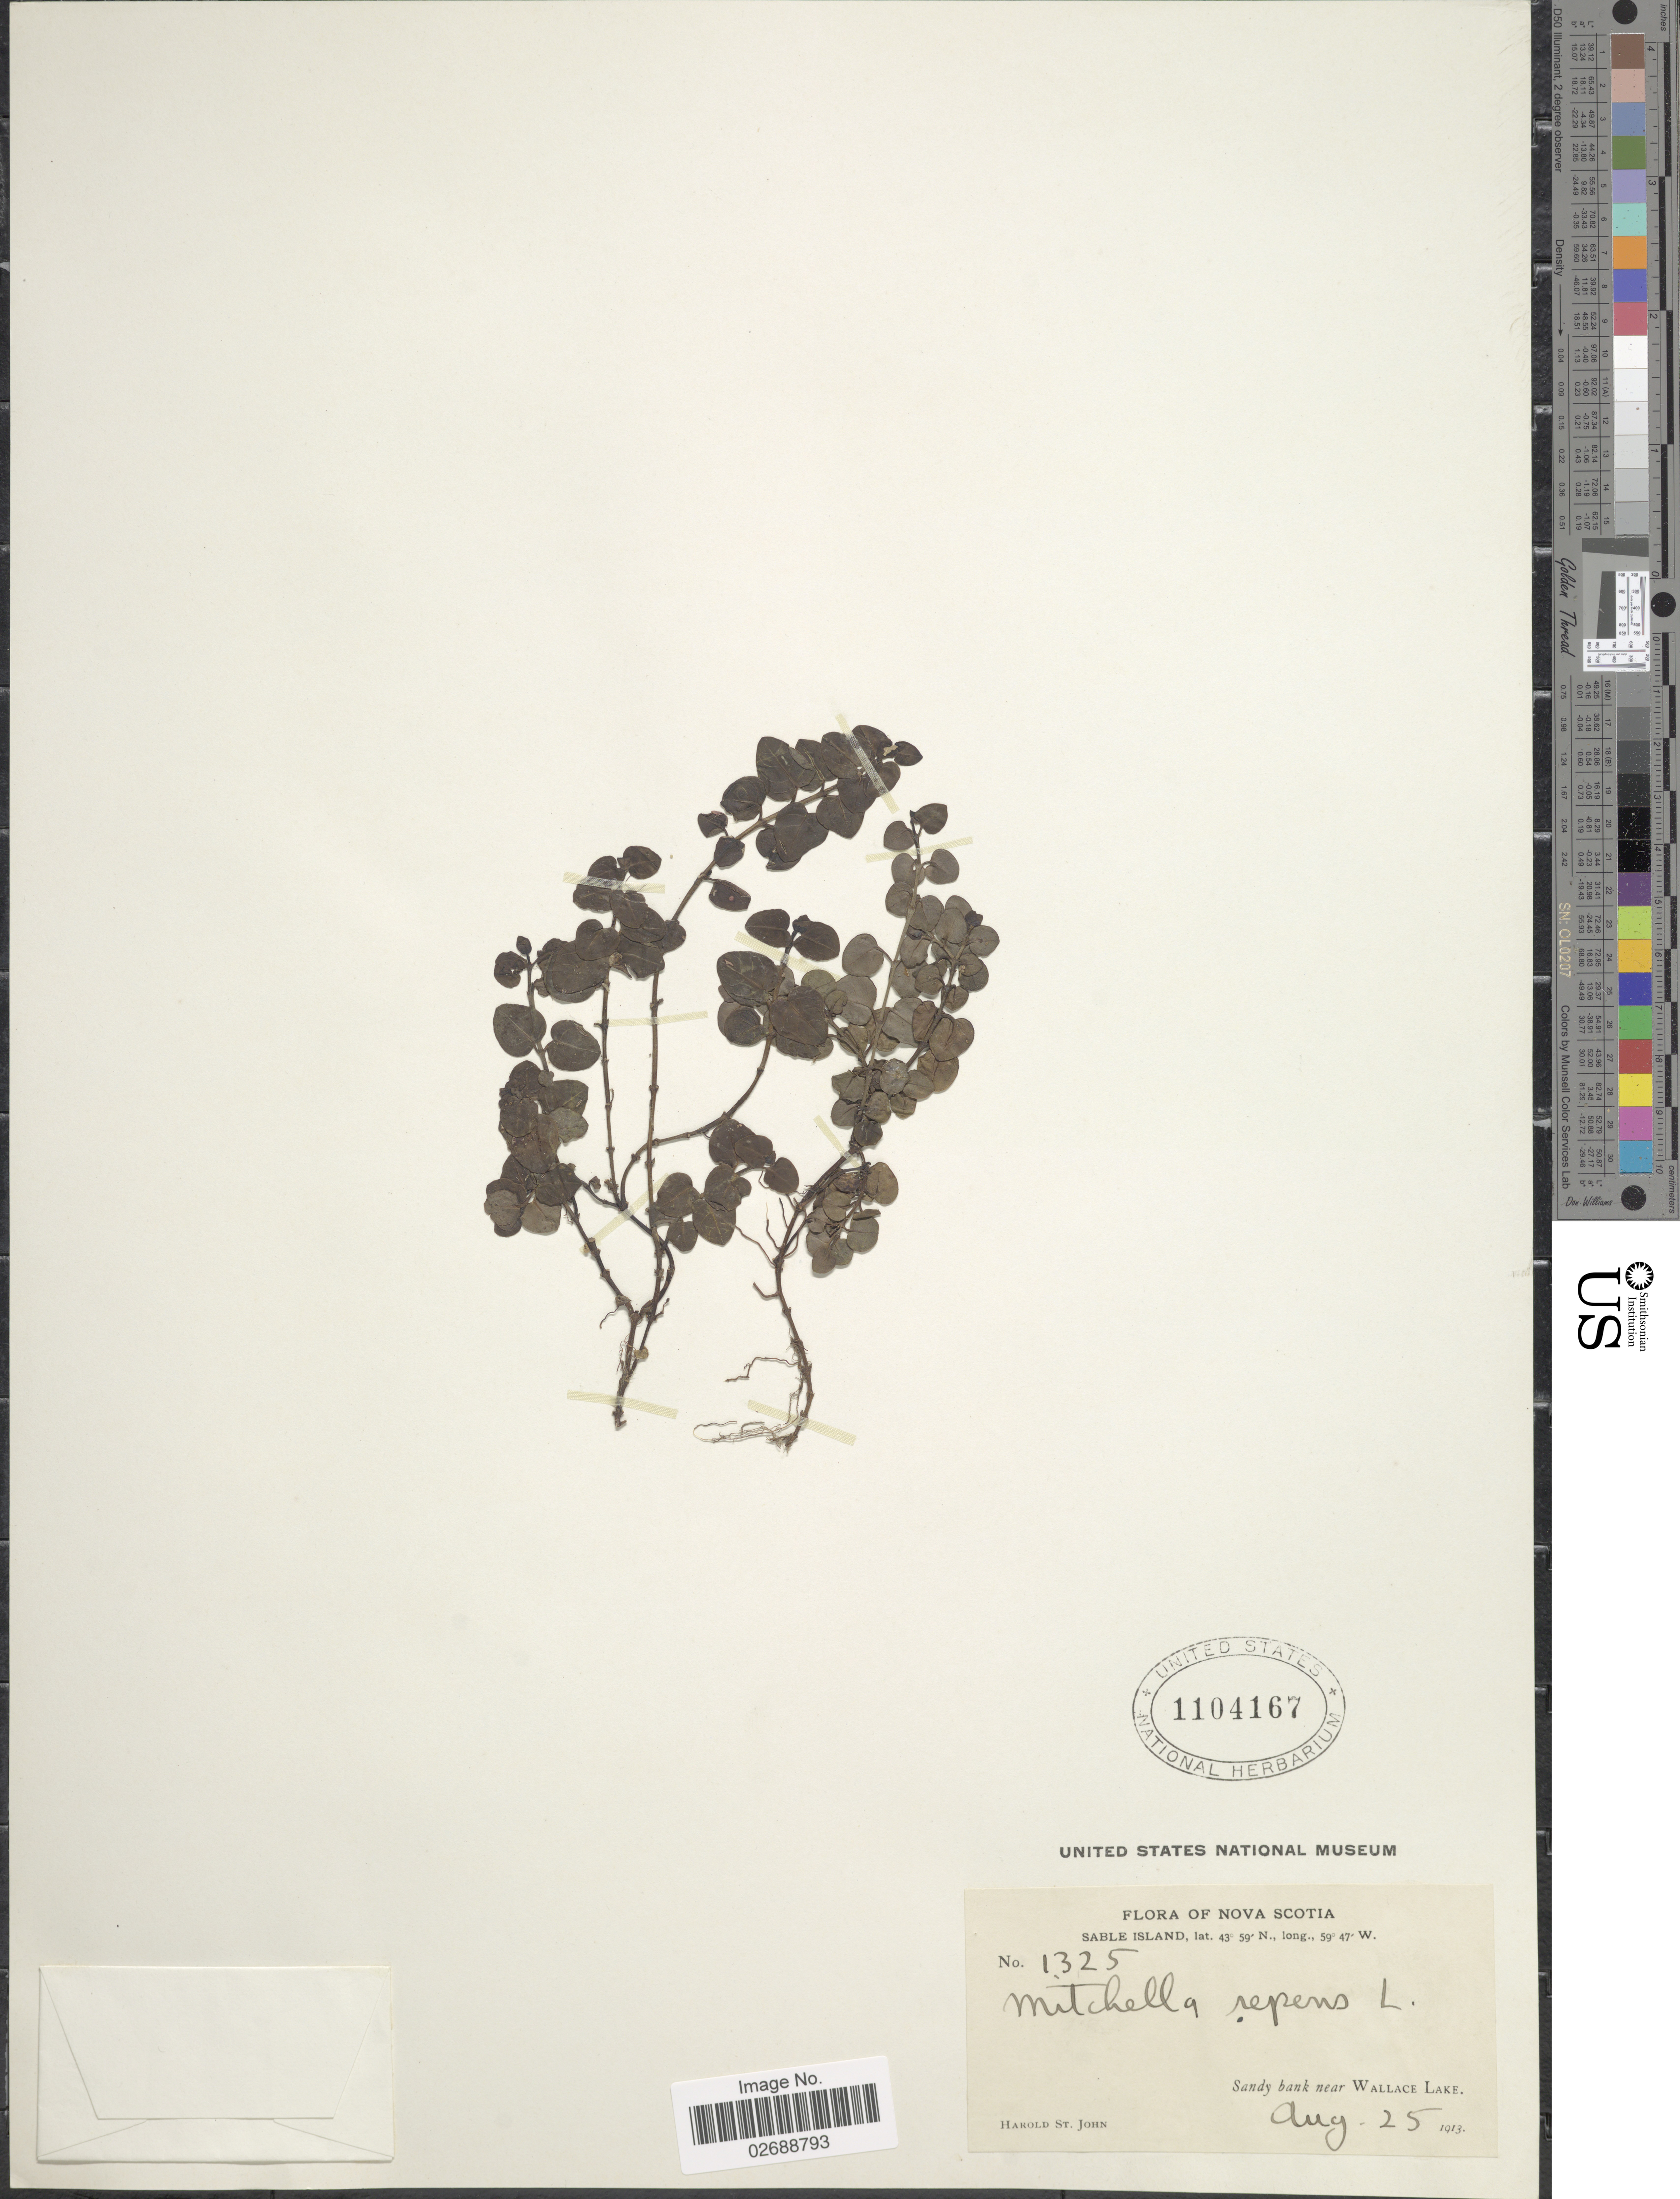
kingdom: Plantae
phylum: Tracheophyta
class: Magnoliopsida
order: Gentianales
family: Rubiaceae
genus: Mitchella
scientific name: Mitchella repens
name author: L.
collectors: H. St. John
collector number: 1325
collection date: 1913-08-25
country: Canada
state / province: Nova Scotia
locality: Sable Island. Near Wallace Lake.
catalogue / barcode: US 1104167